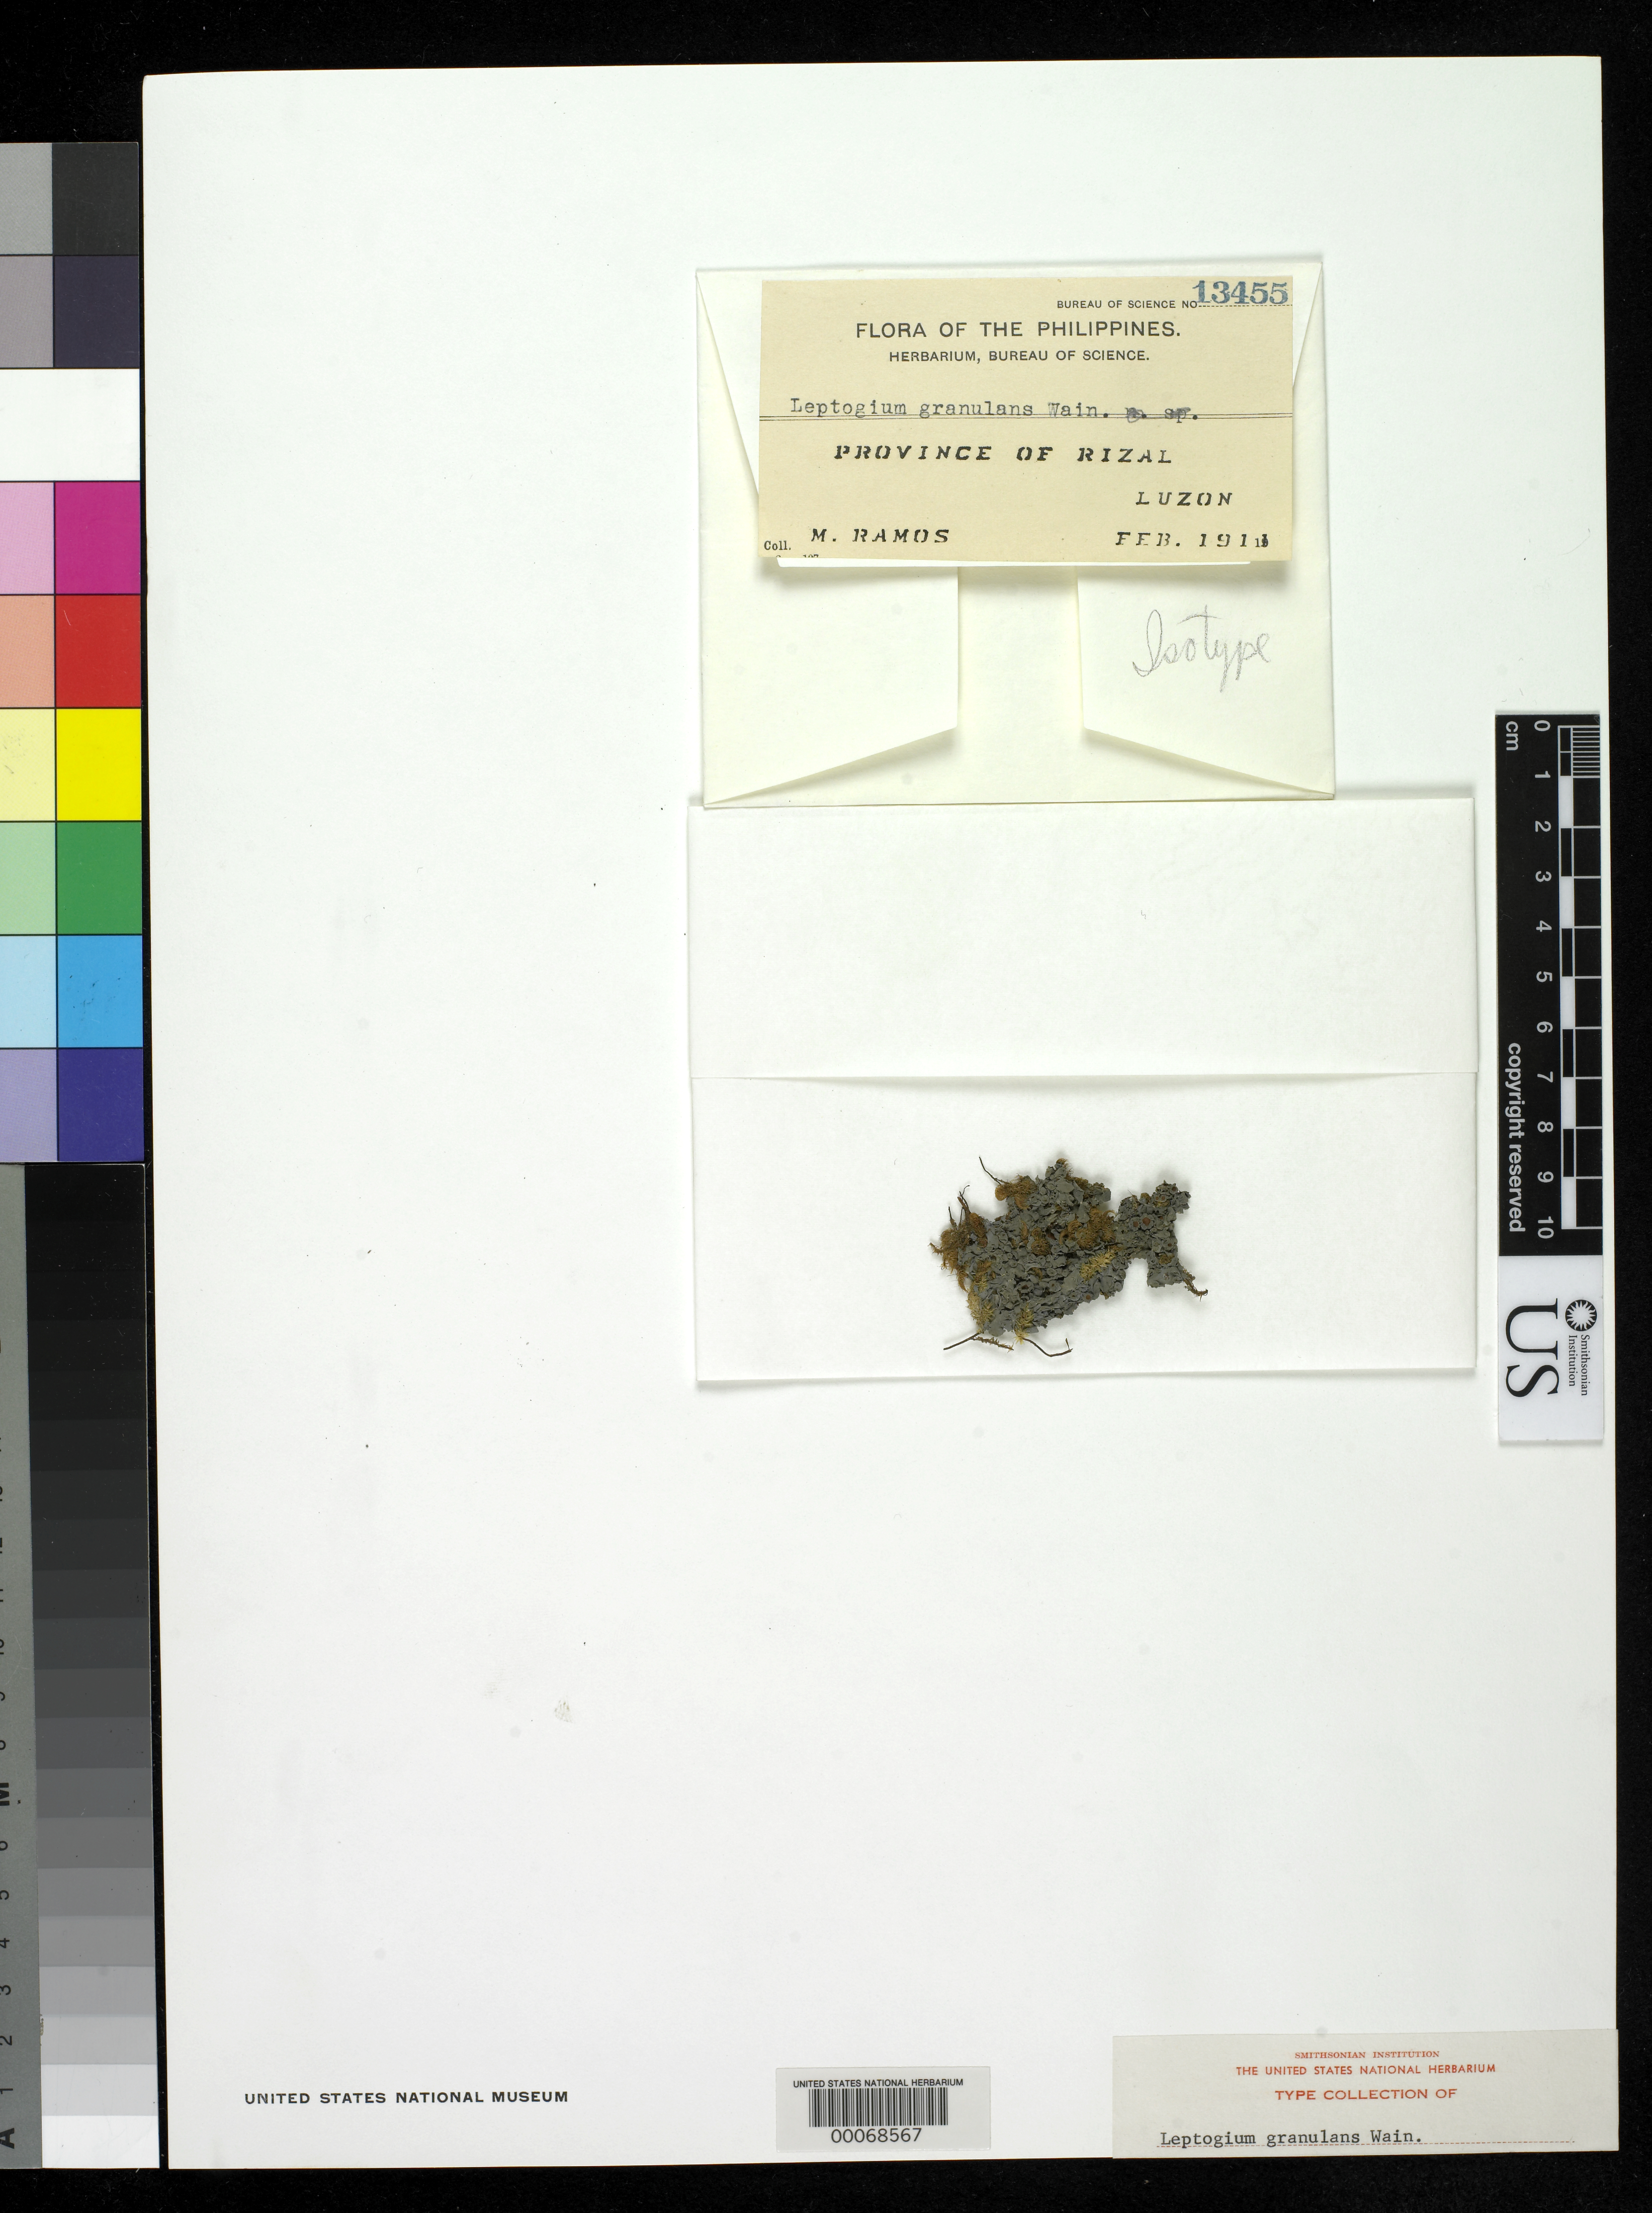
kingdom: Fungi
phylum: Ascomycota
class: Lecanoromycetes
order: Peltigerales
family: Collemataceae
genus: Leptogium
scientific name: Leptogium granulans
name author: Vain.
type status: Isotype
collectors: M. Ramos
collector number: Bur. Sci. 13455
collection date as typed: Feb 1911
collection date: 1911-02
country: Philippines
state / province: Calabarzon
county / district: Rizal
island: Luzon